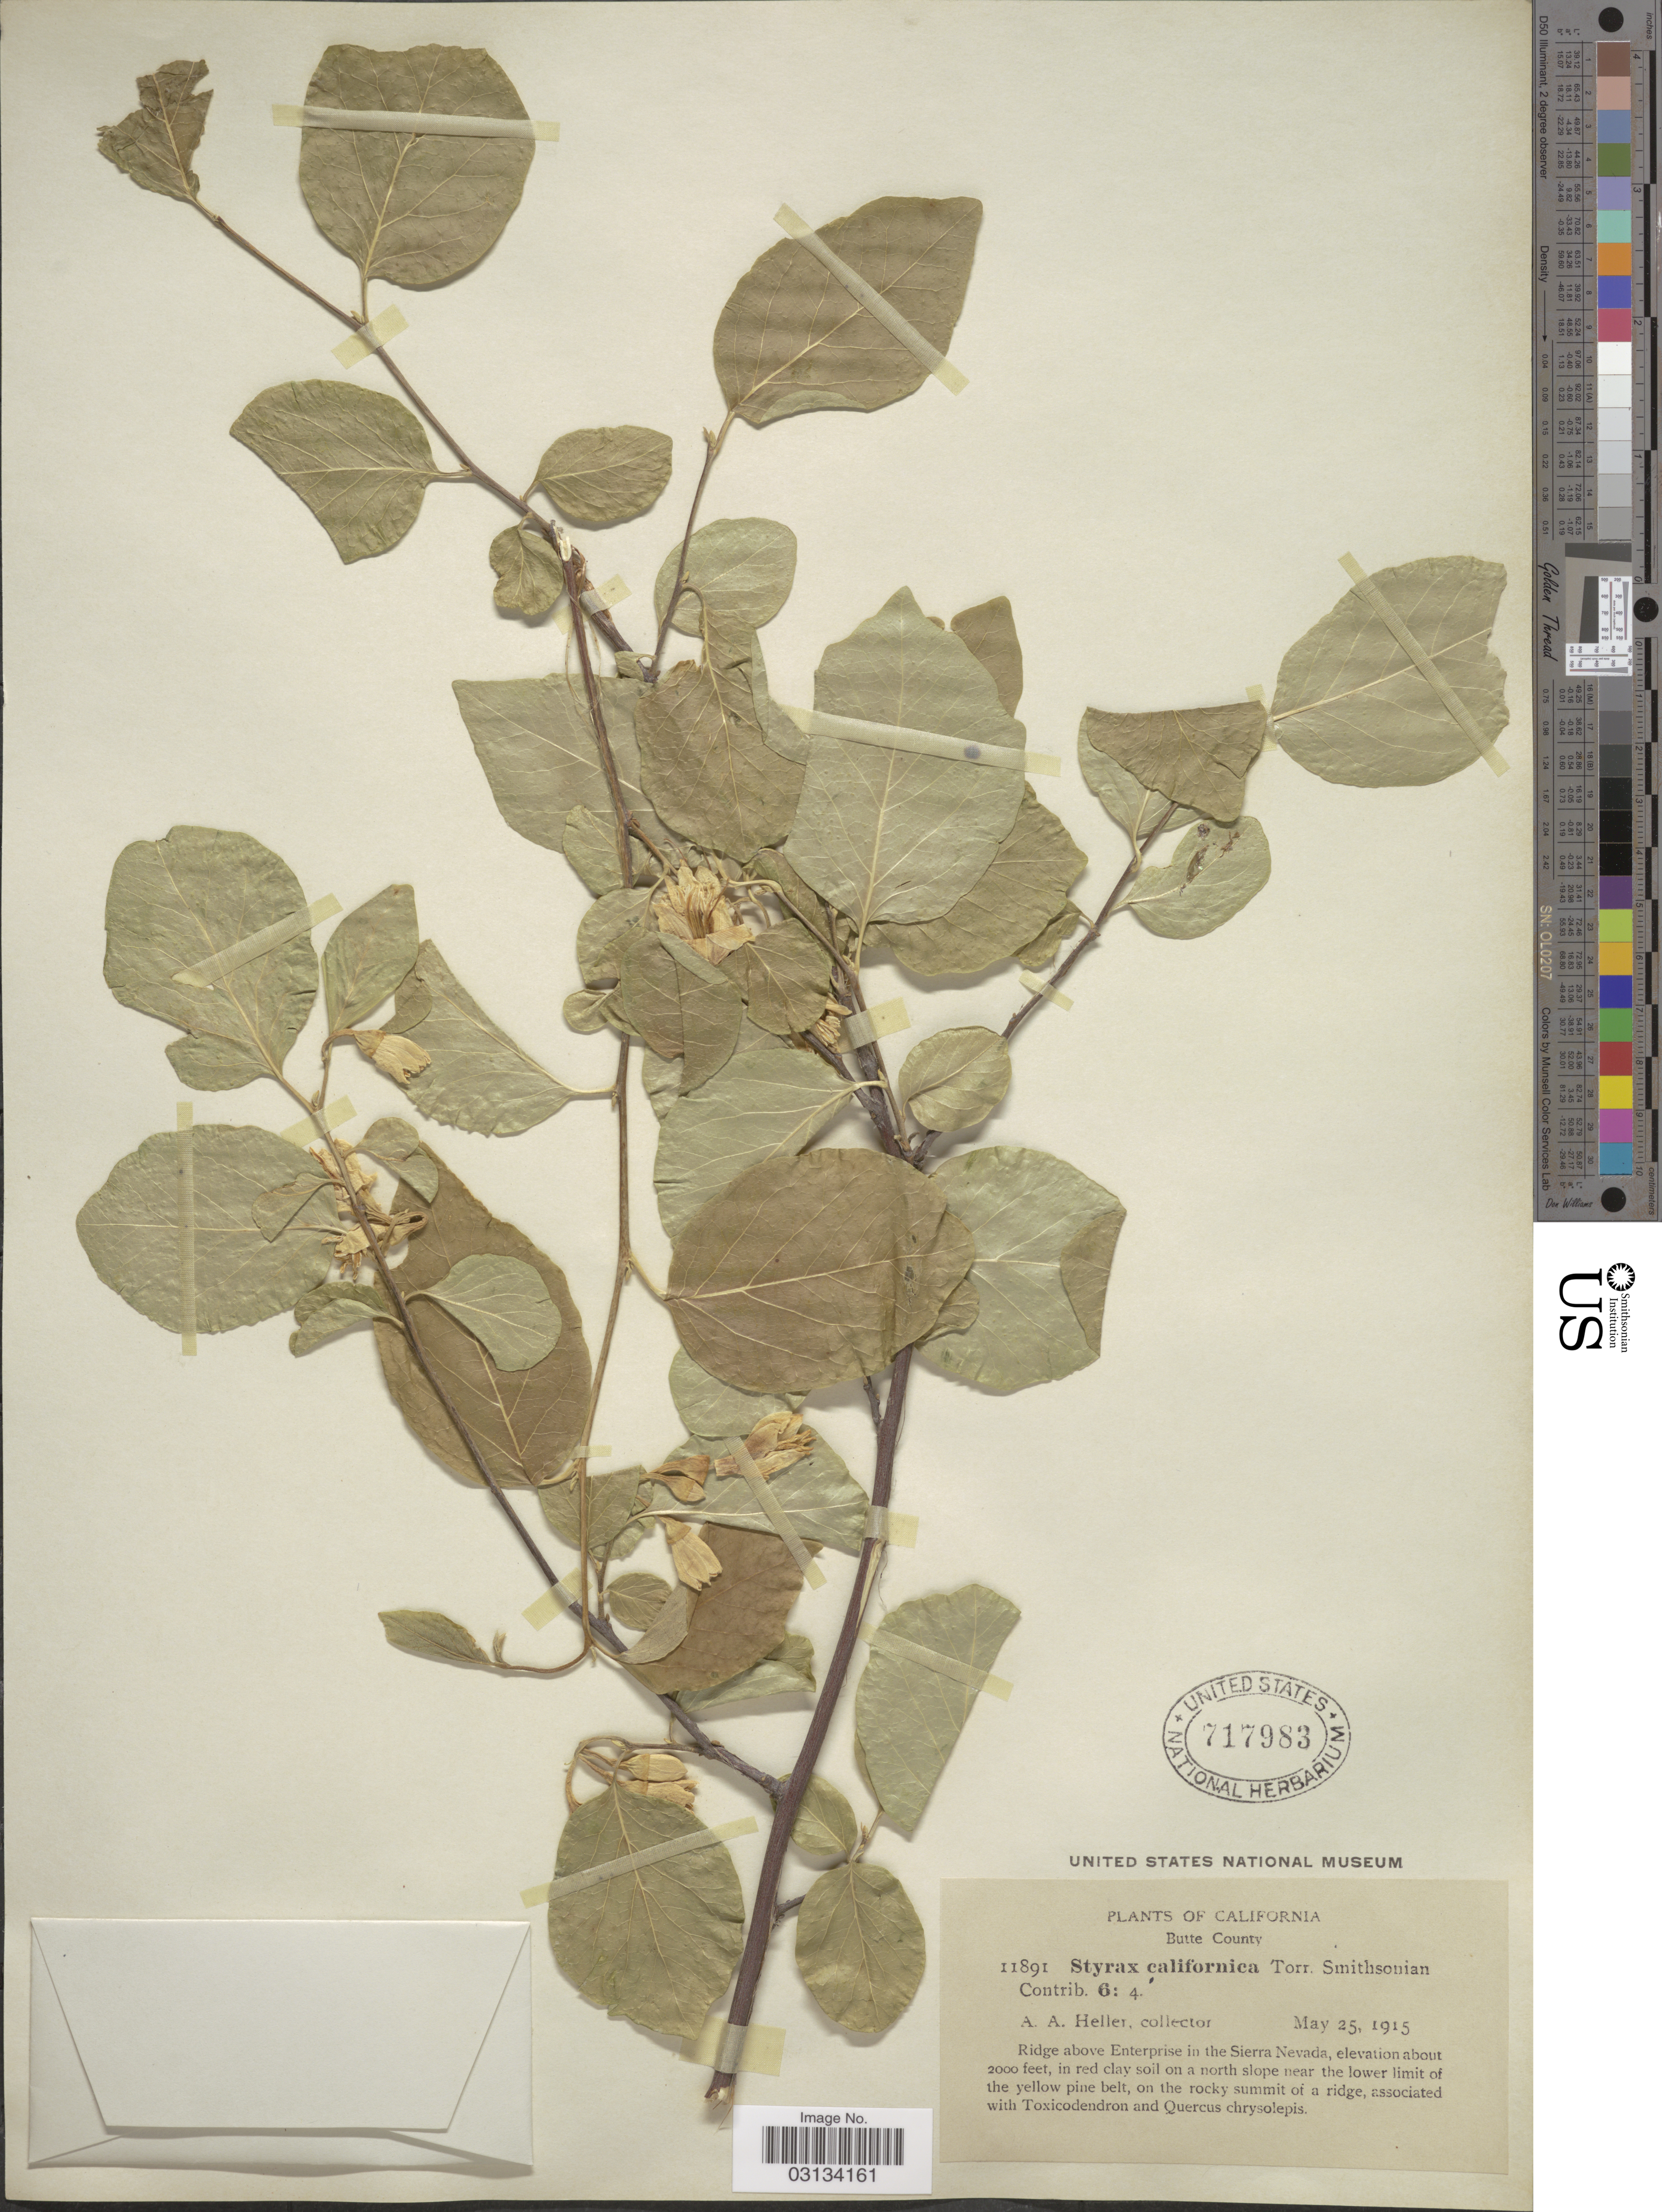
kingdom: Plantae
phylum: Tracheophyta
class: Magnoliopsida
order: Ericales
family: Styracaceae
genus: Styrax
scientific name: Styrax californicus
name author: Torr.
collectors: A. A. Heller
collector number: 11891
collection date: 1915-05-25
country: United States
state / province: California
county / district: Butte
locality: Butte County. Ridge above Enterprise in the Sierra Nevada.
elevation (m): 610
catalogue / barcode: US 717983